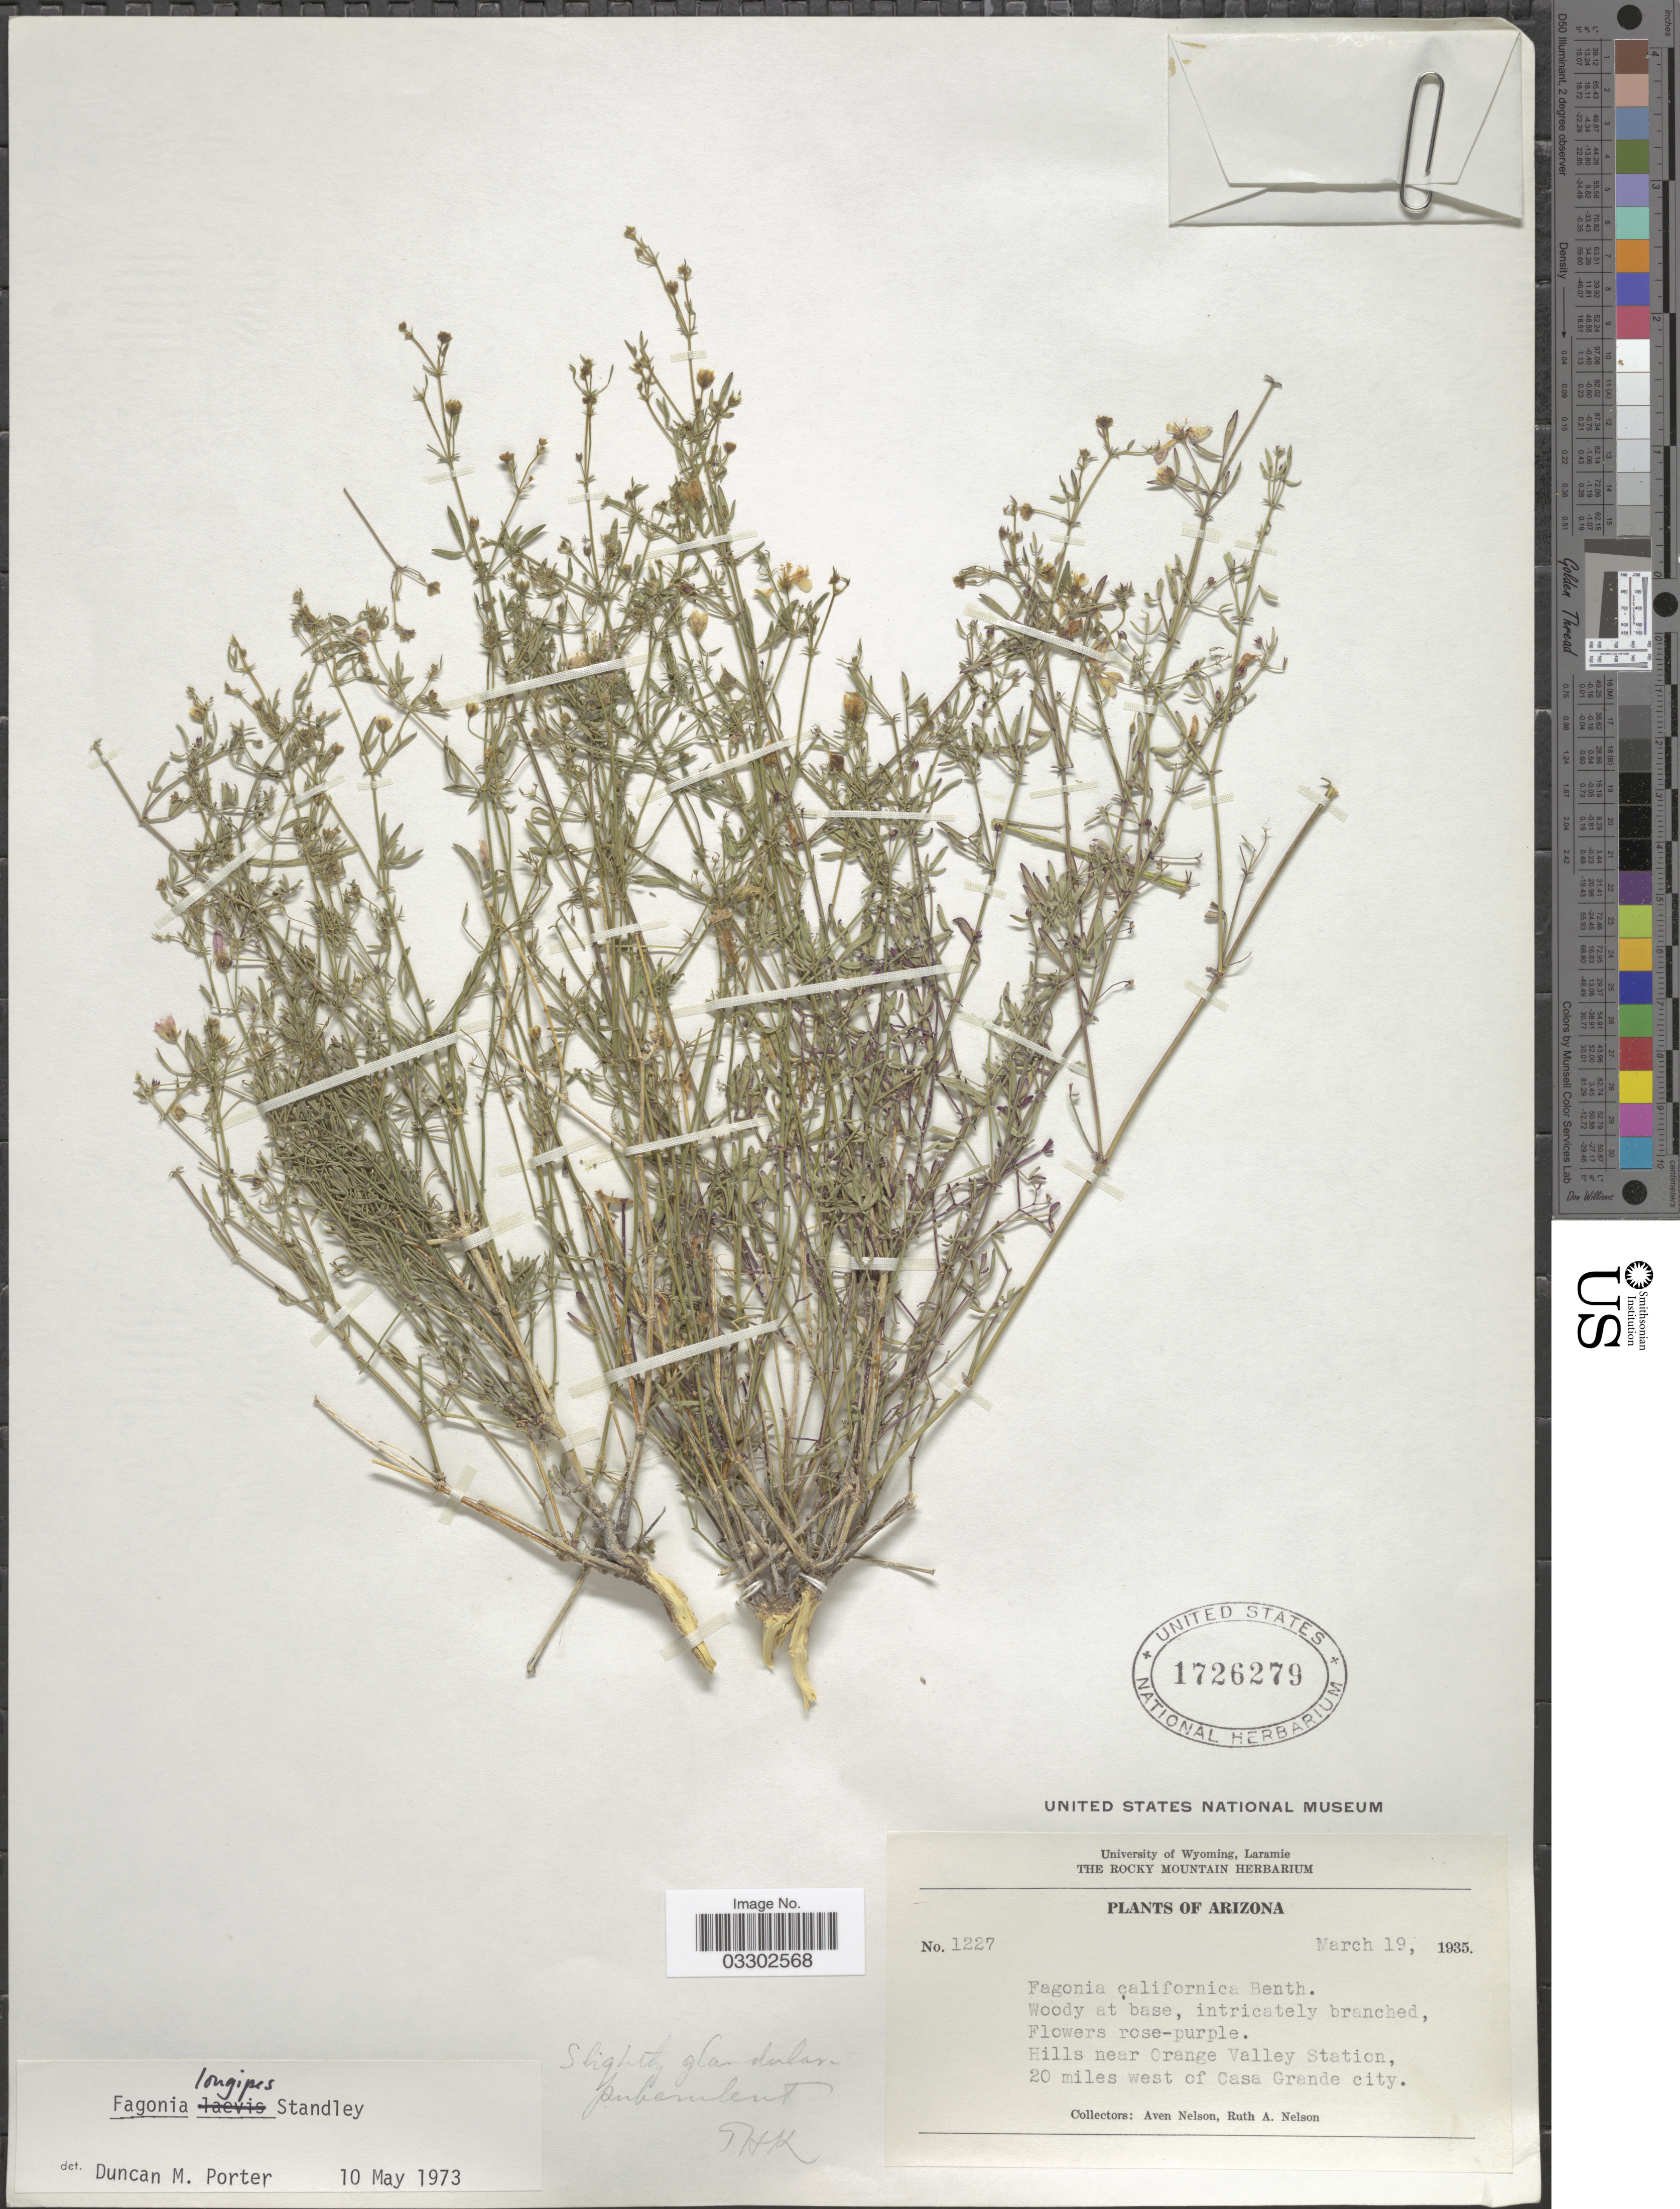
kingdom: Plantae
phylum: Tracheophyta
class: Magnoliopsida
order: Zygophyllales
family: Zygophyllaceae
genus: Fagonia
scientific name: Fagonia longipes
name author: Standl.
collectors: A. Nelson & R. A. Nelson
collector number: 1227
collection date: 1935-03-19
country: United States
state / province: Arizona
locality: Hills near Orange Valley Station, 20 miles west of Casa Grande city.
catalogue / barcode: US 1726279